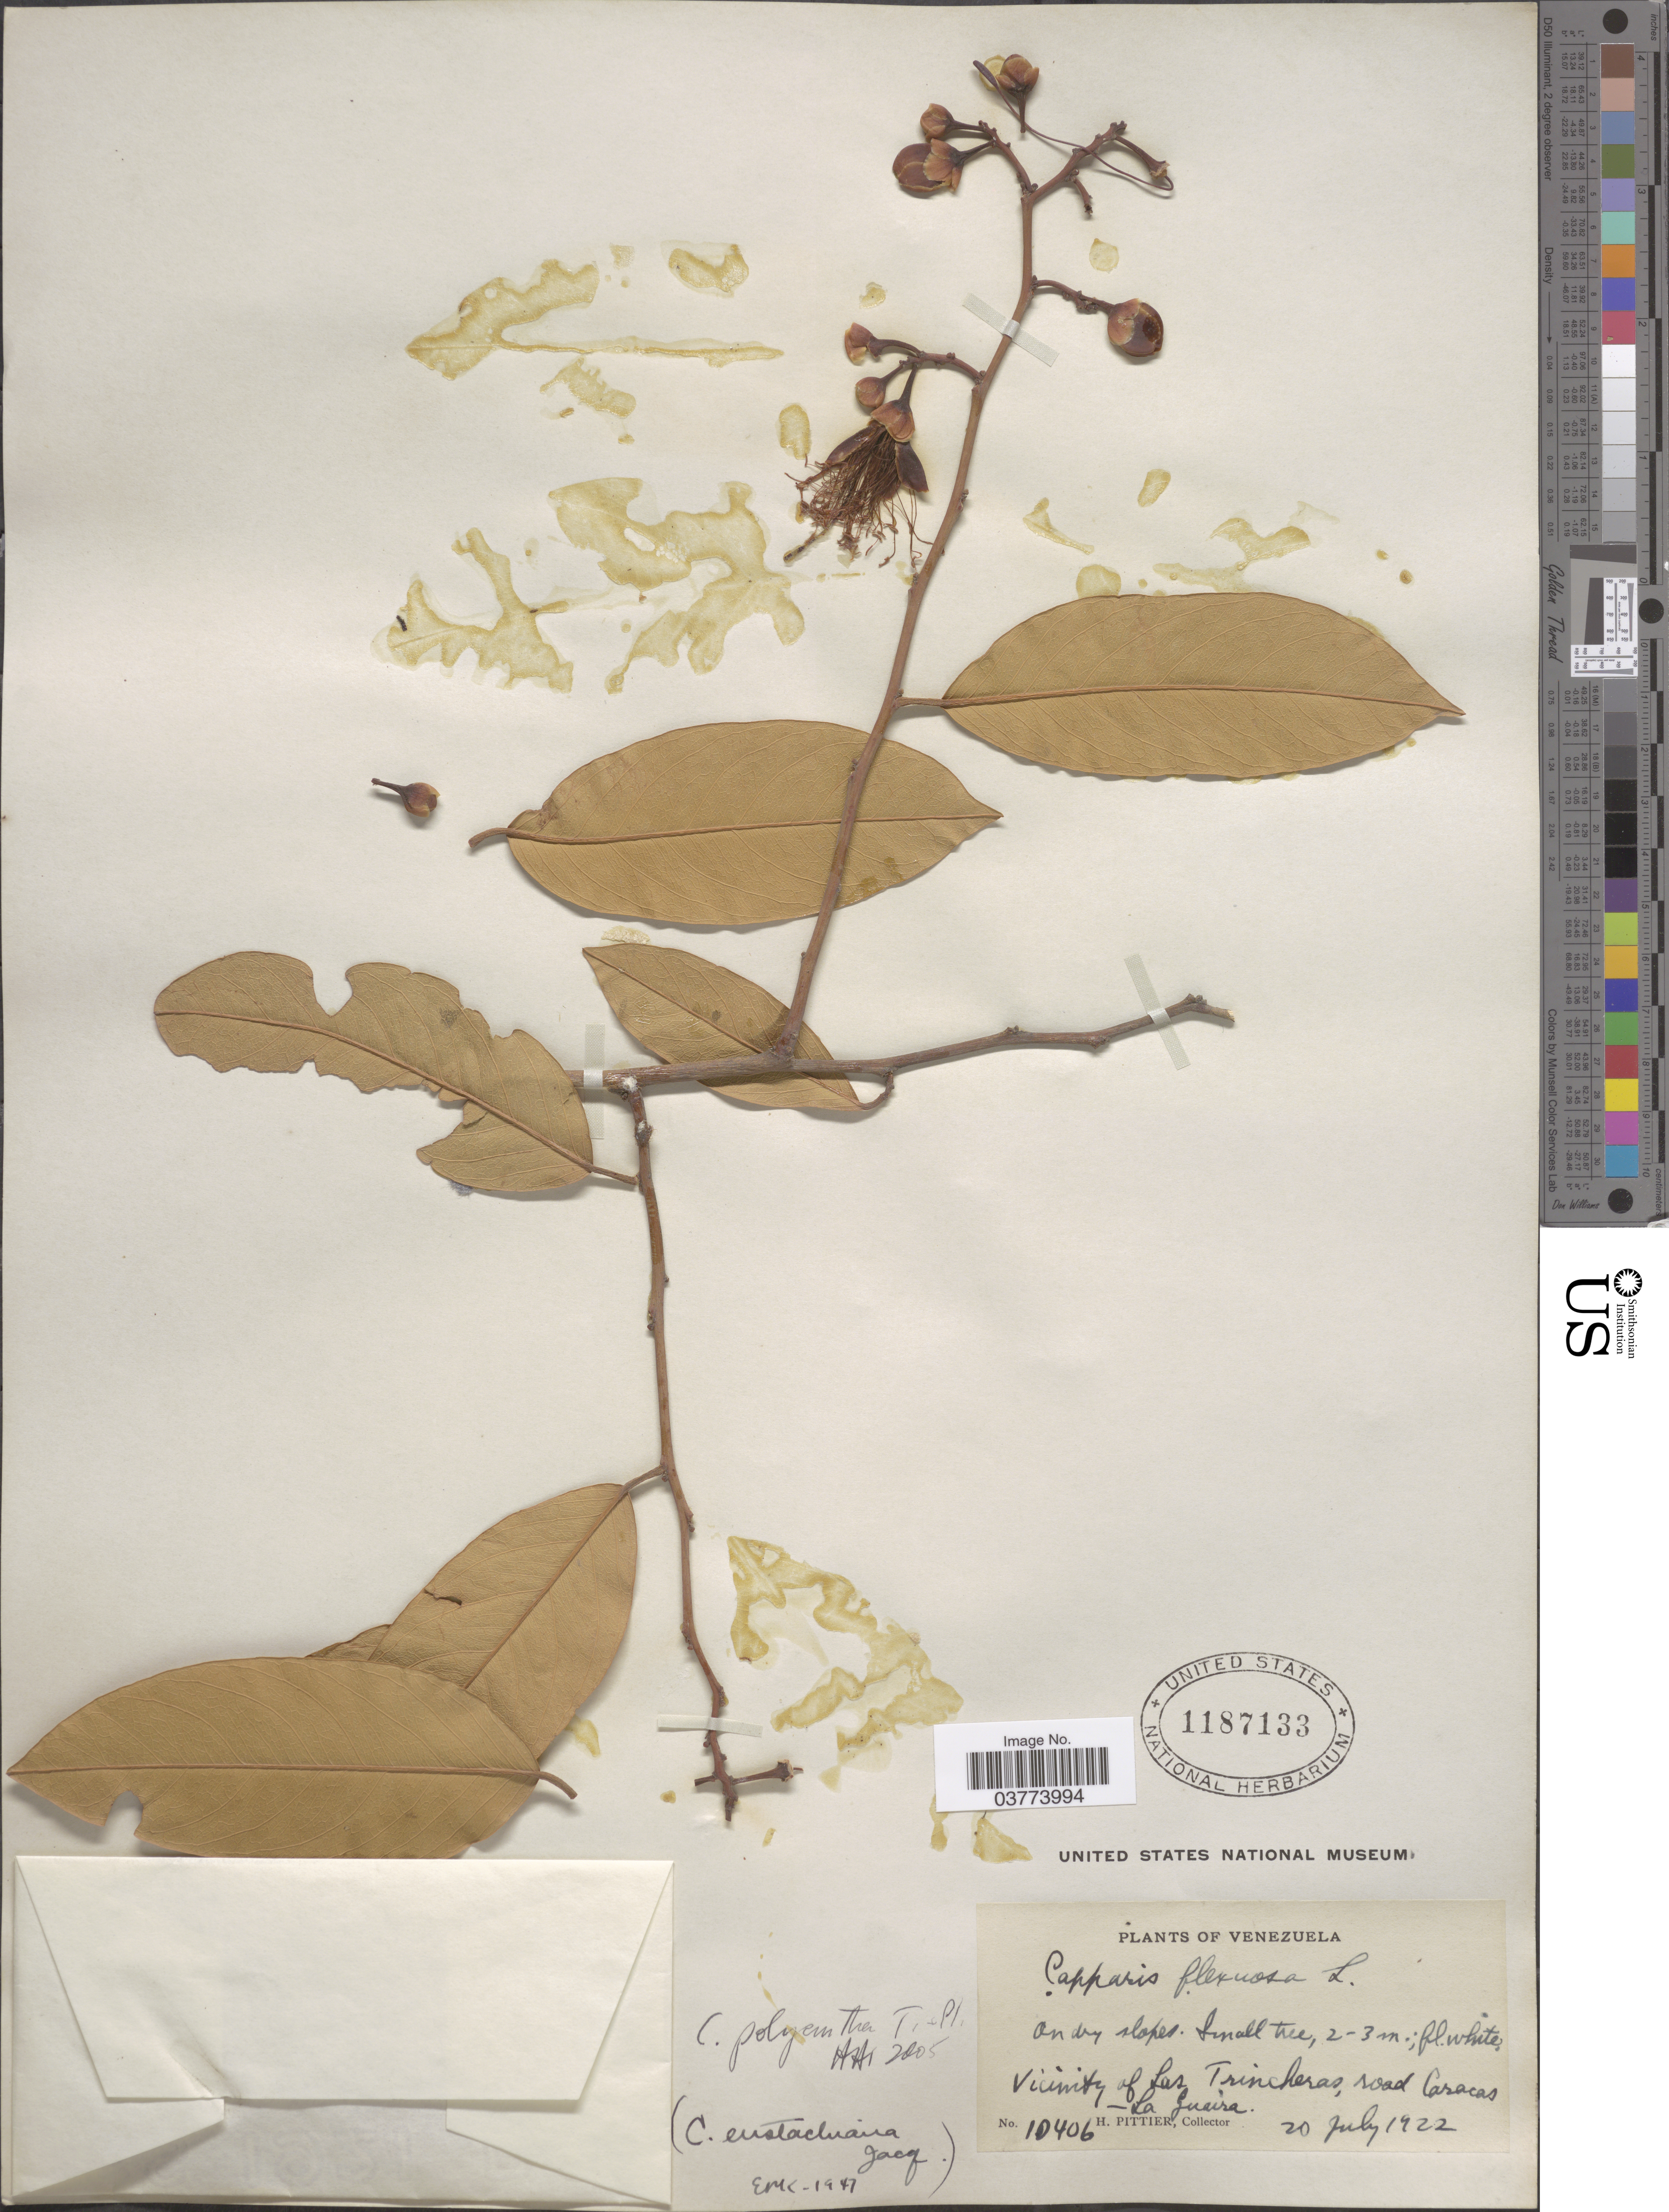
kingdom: Plantae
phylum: Tracheophyta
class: Magnoliopsida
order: Brassicales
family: Capparaceae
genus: Cynophalla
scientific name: Cynophalla polyantha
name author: (Triana & Planch.) Cornejo & Iltis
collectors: H. F. Pittier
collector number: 10406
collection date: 1922-07-20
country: Venezuela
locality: Vicinity of Las Trincheras, road Caracas- La Guaira.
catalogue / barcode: US 1187133